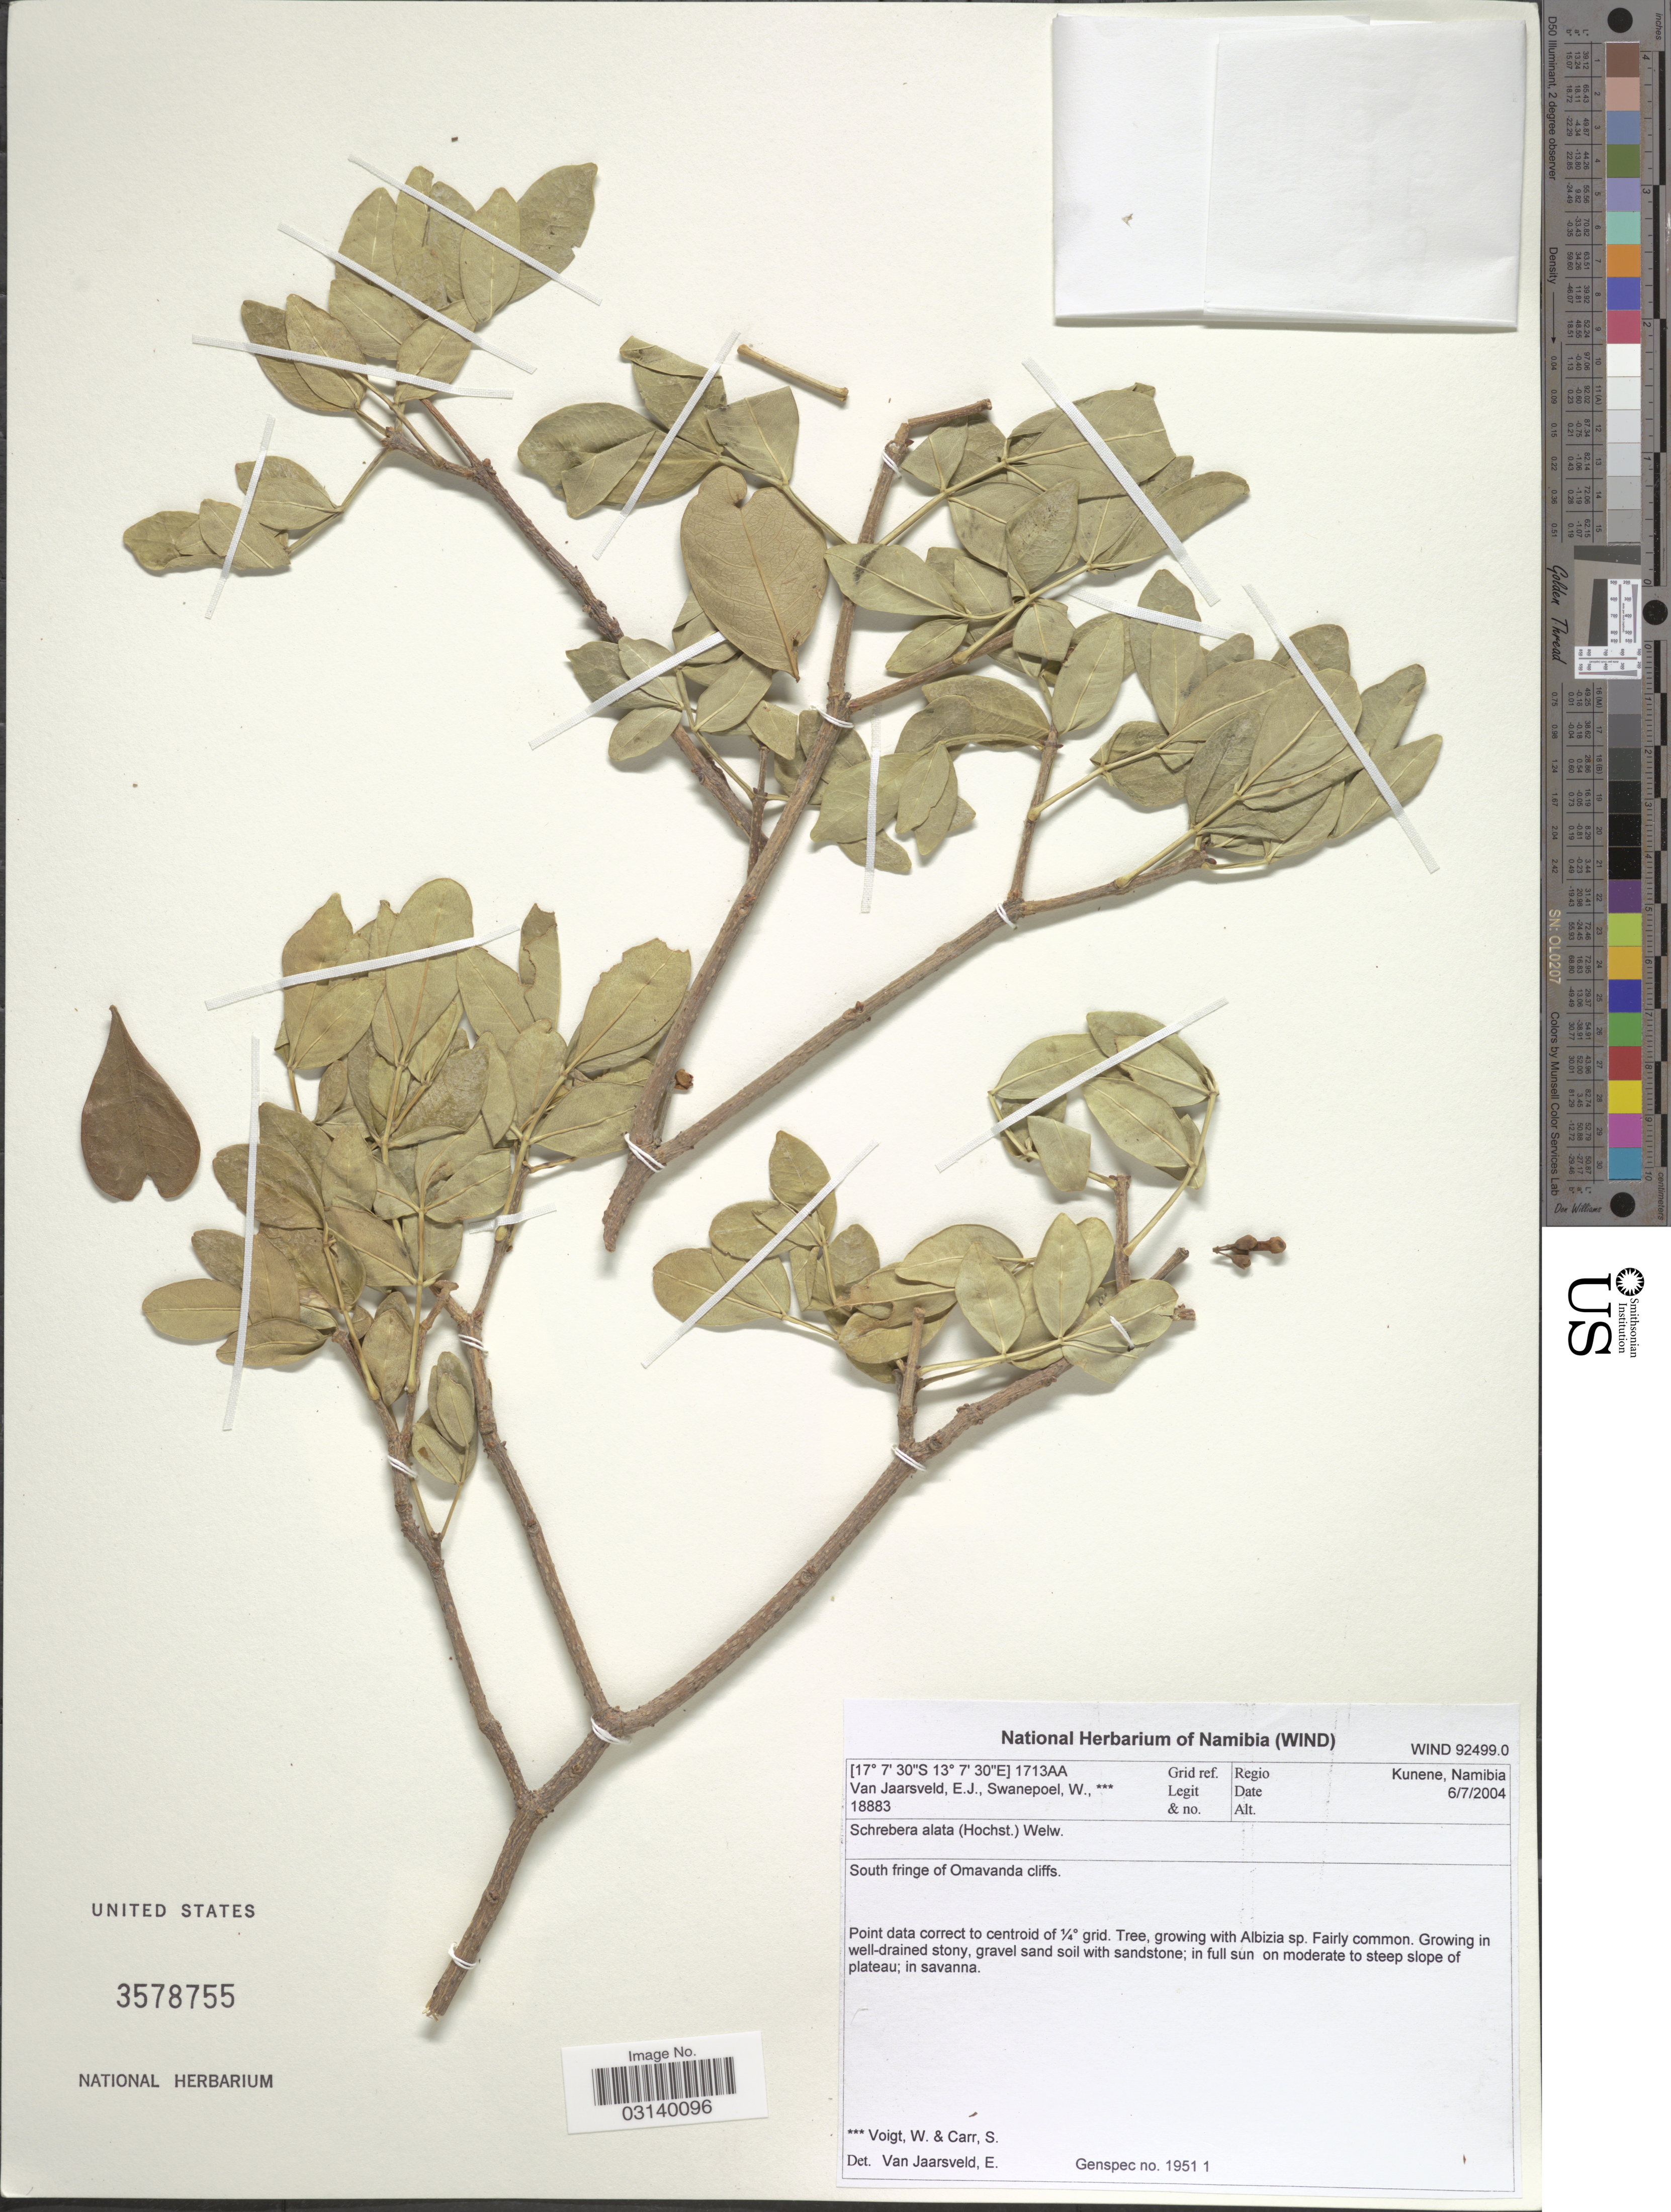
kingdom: Plantae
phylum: Tracheophyta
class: Magnoliopsida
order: Lamiales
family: Oleaceae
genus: Schrebera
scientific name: Schrebera alata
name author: (Hochst.) Welw.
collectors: E. van Jaarsveld, W. Swanepoel, W. Voigt & S. Carr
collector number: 18883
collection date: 2004-07-06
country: Namibia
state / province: Kunene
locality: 1713AA Grid ref. Regio Kunene. South fringe of Omavanda cliffs.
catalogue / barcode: US 3578755